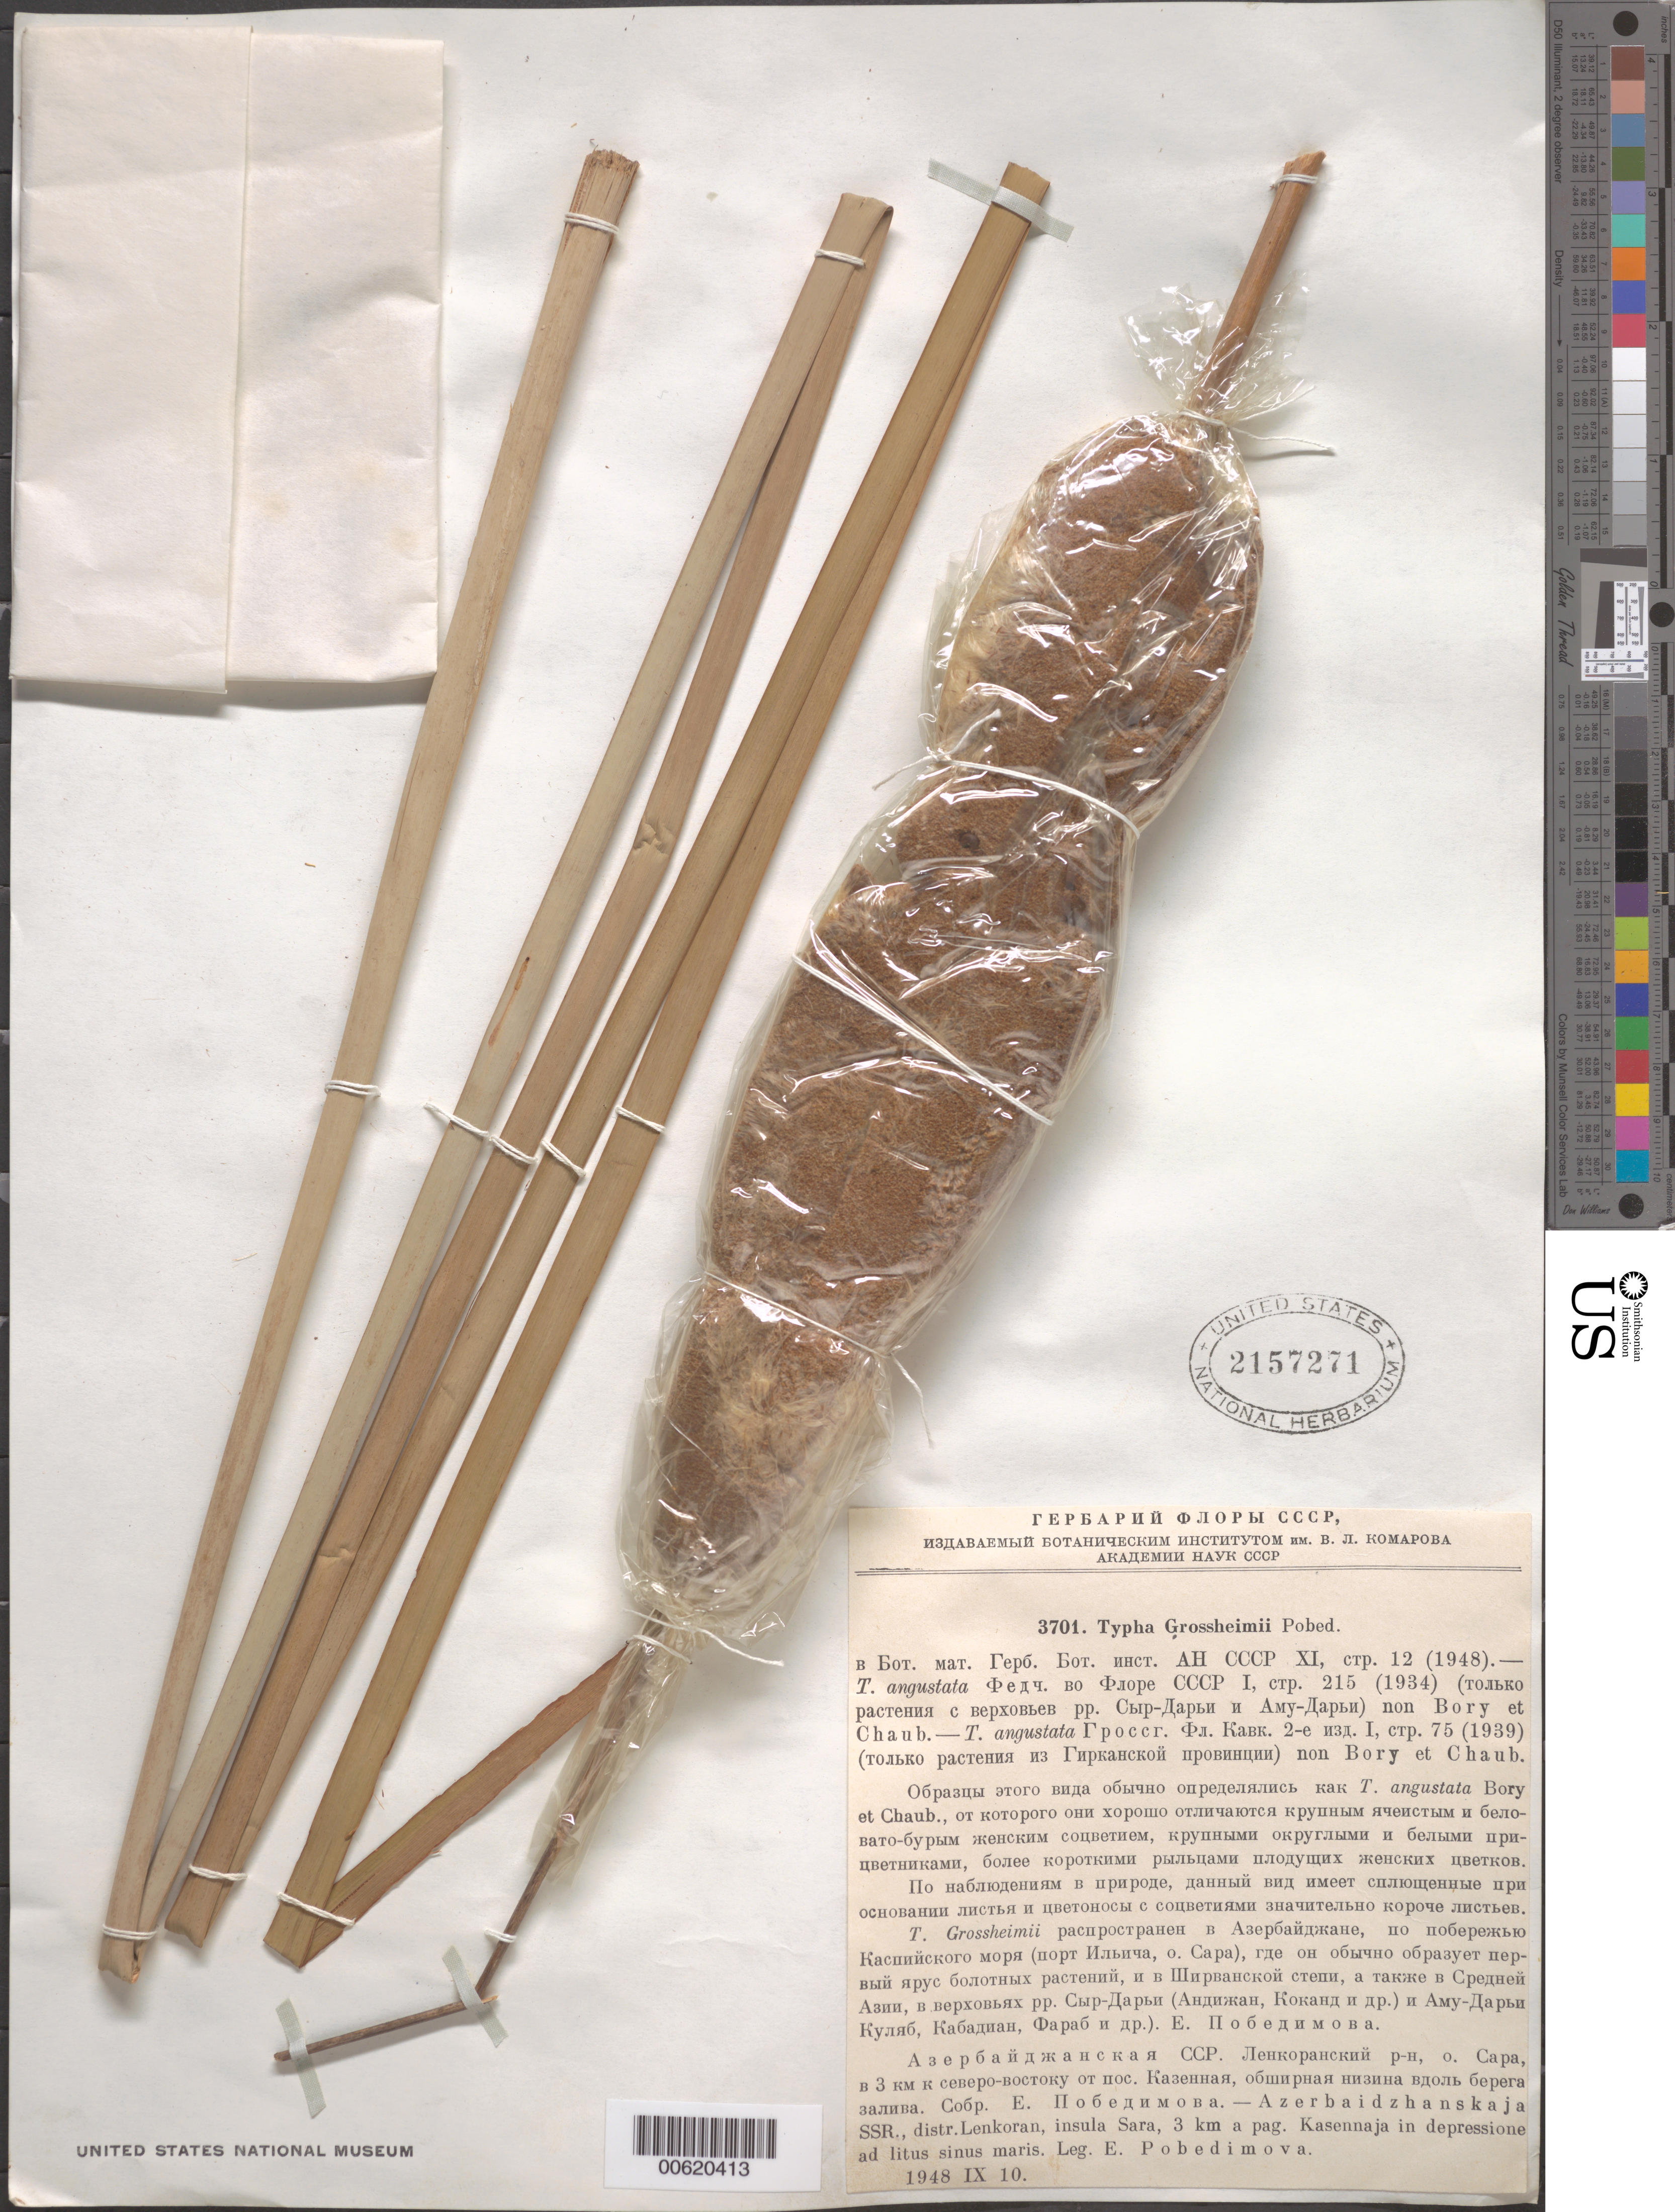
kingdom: Plantae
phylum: Tracheophyta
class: Liliopsida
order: Poales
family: Typhaceae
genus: Typha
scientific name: Typha grossheimii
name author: Pobedim.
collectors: E. Pobedimova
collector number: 3701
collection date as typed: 10 Sep 1948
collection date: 1948-09-10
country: Azerbaijan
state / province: Lankaran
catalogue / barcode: US 2157271